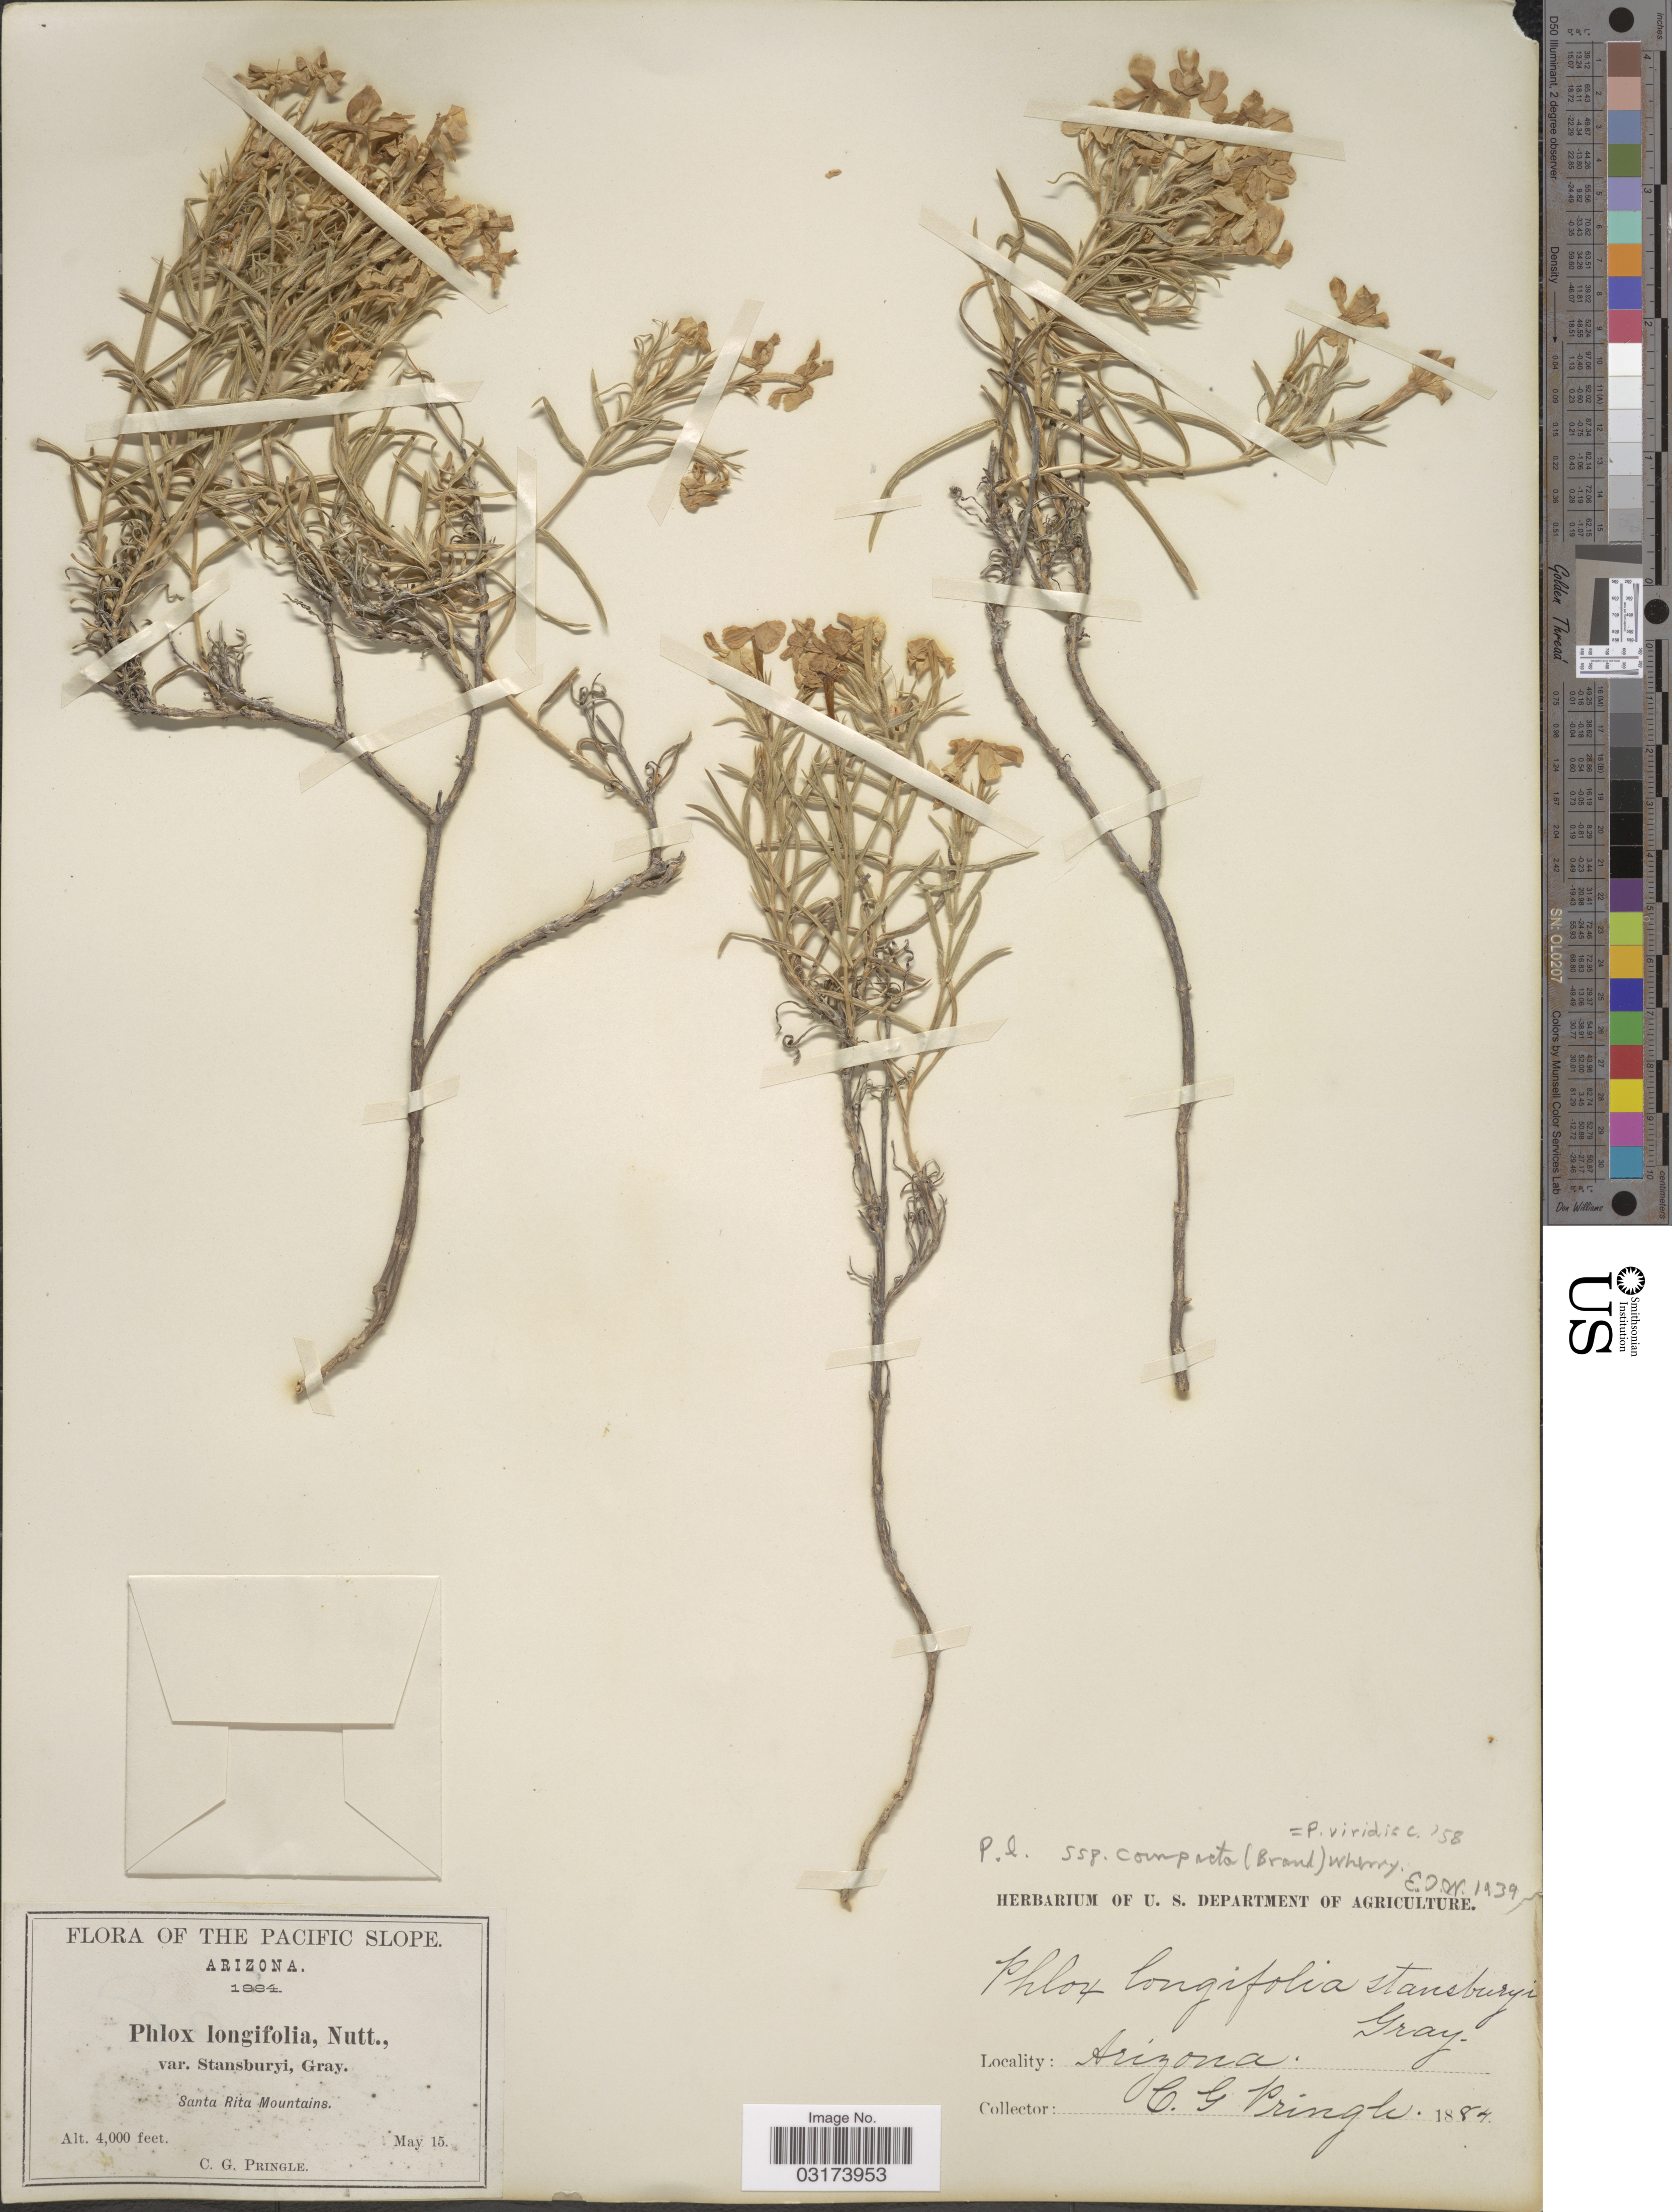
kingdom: Plantae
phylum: Tracheophyta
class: Magnoliopsida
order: Ericales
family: Polemoniaceae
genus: Phlox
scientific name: Phlox longifolia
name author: Nutt.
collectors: C. G. Pringle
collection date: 1884-05-15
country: United States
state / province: Arizona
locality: The Pacific Slope. Santa Rita Mountains.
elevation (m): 1219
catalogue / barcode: US 103223